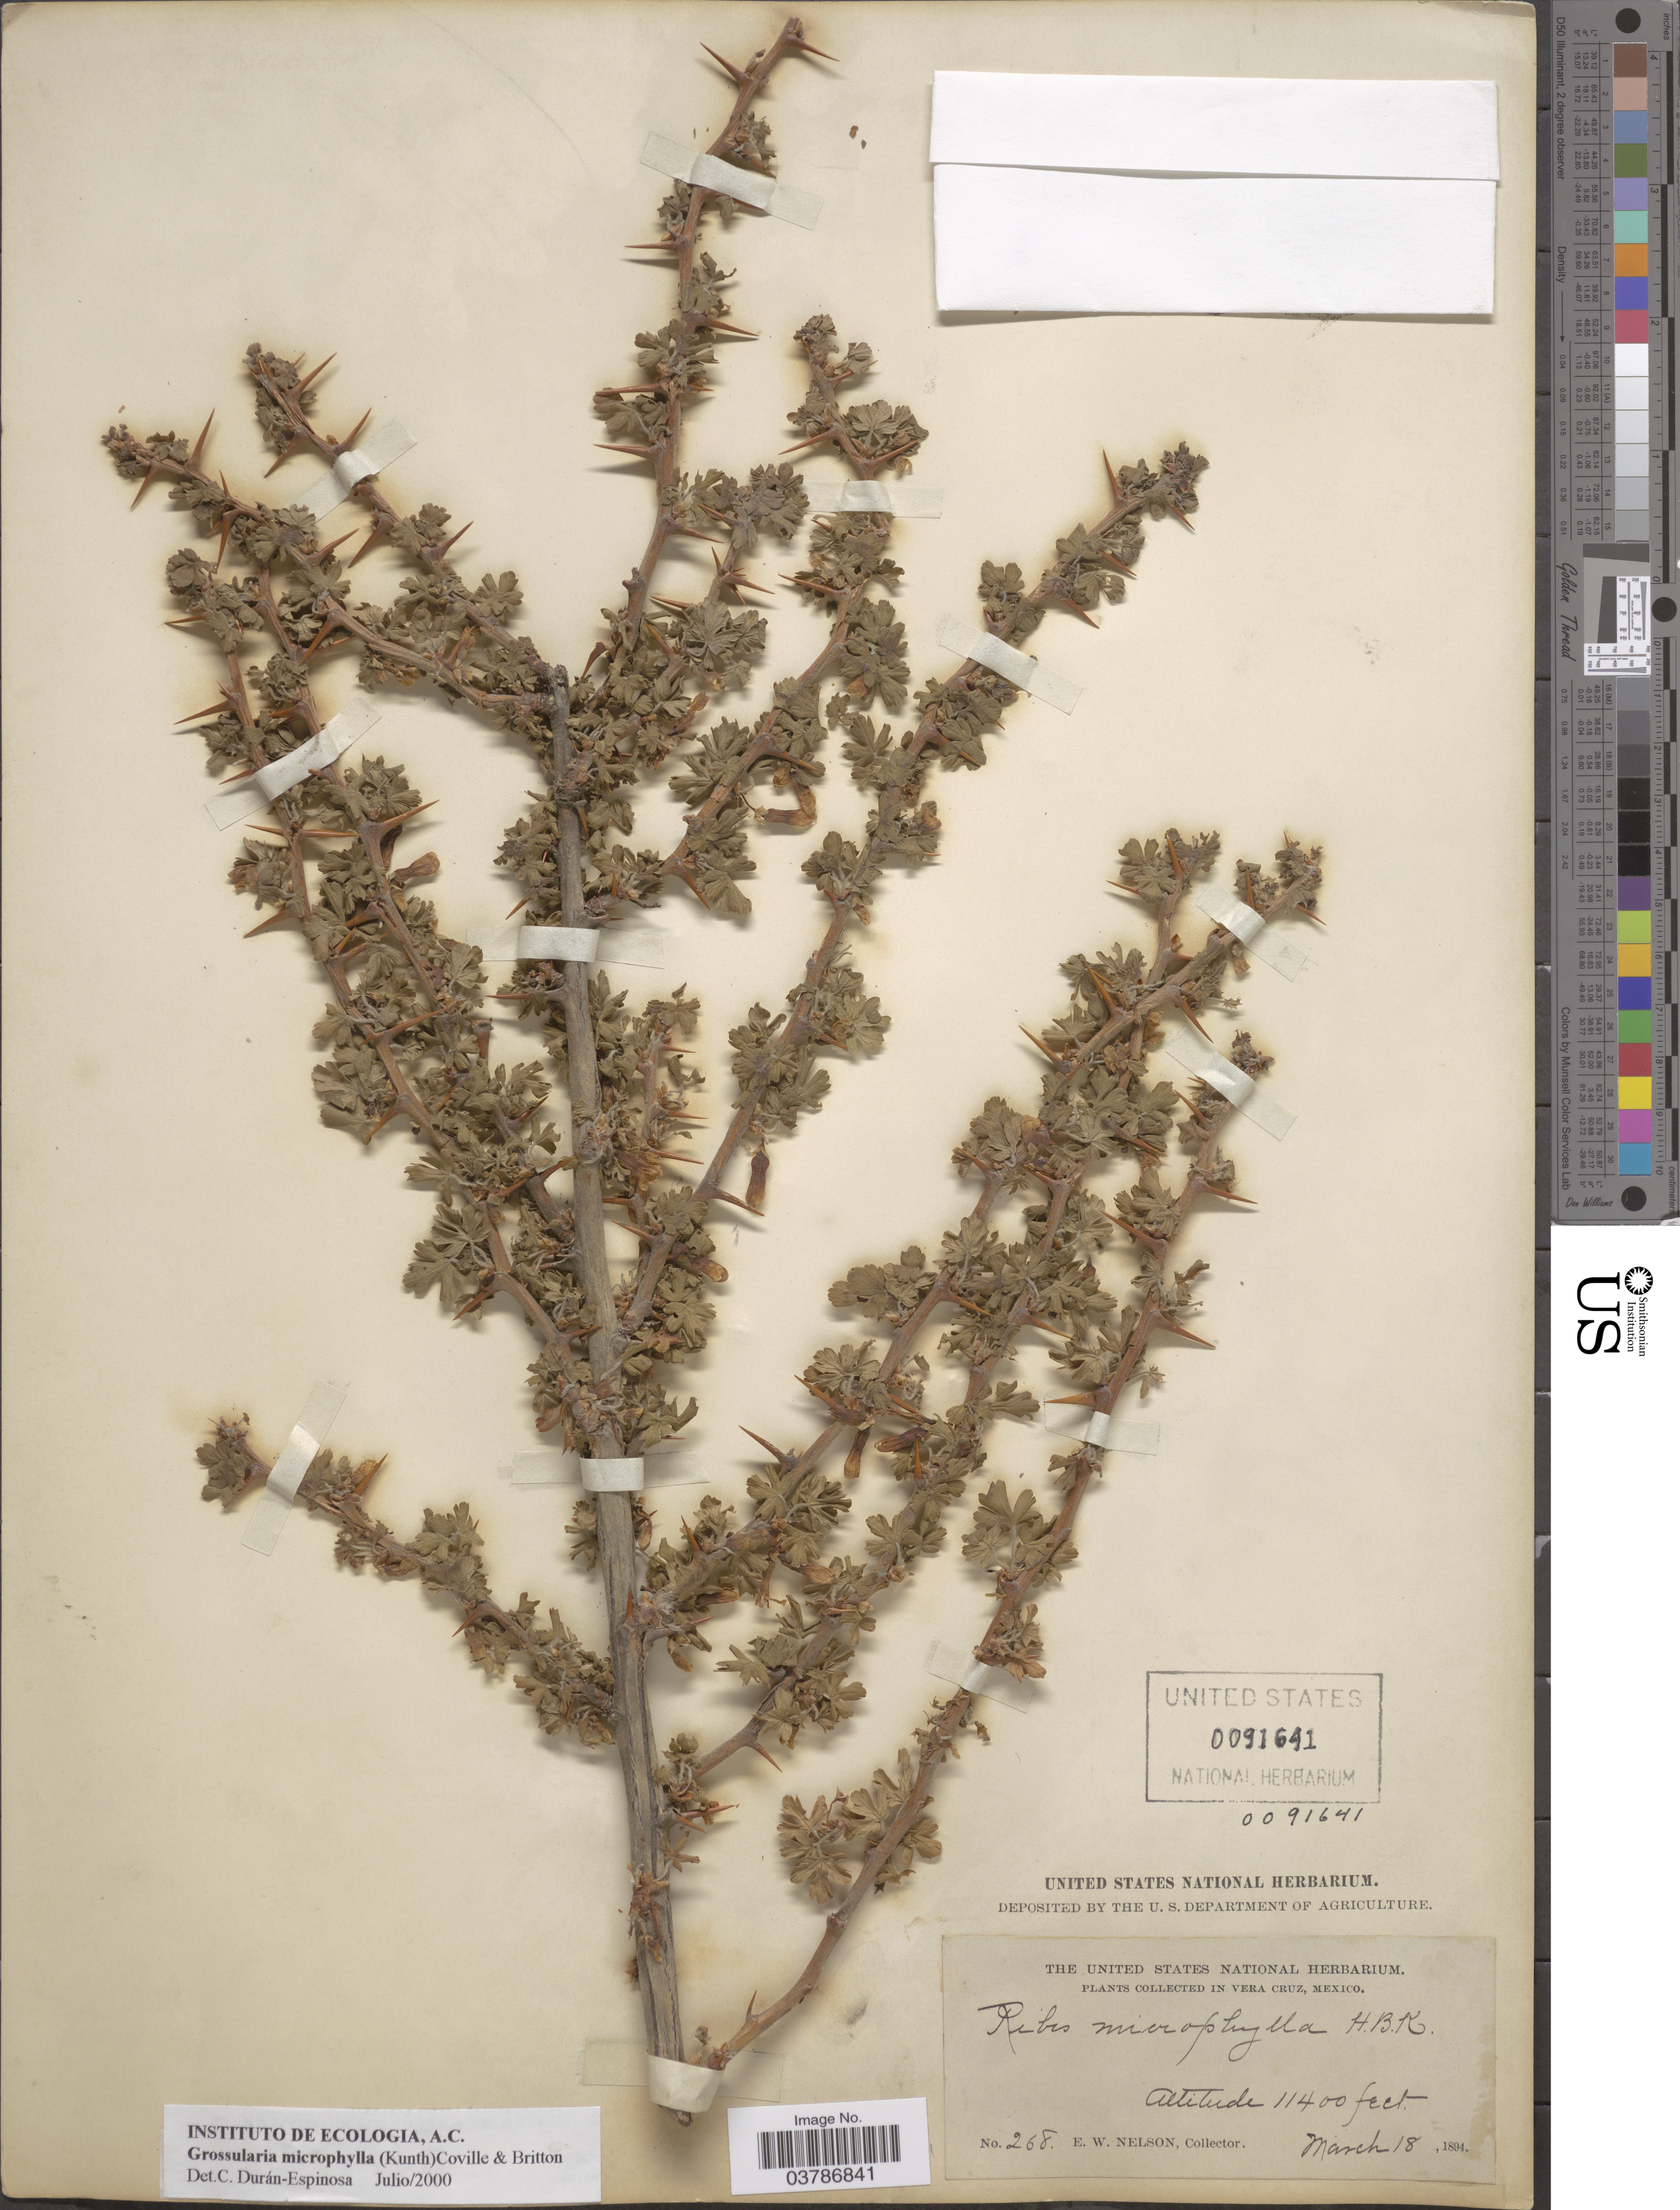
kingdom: Plantae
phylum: Tracheophyta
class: Magnoliopsida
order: Saxifragales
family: Grossulariaceae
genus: Ribes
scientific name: Ribes microphyllum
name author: Kunth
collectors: E. W. Nelson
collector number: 268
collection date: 1894-03-18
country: Mexico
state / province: Veracruz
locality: Vera Cruz.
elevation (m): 3475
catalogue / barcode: US 91641